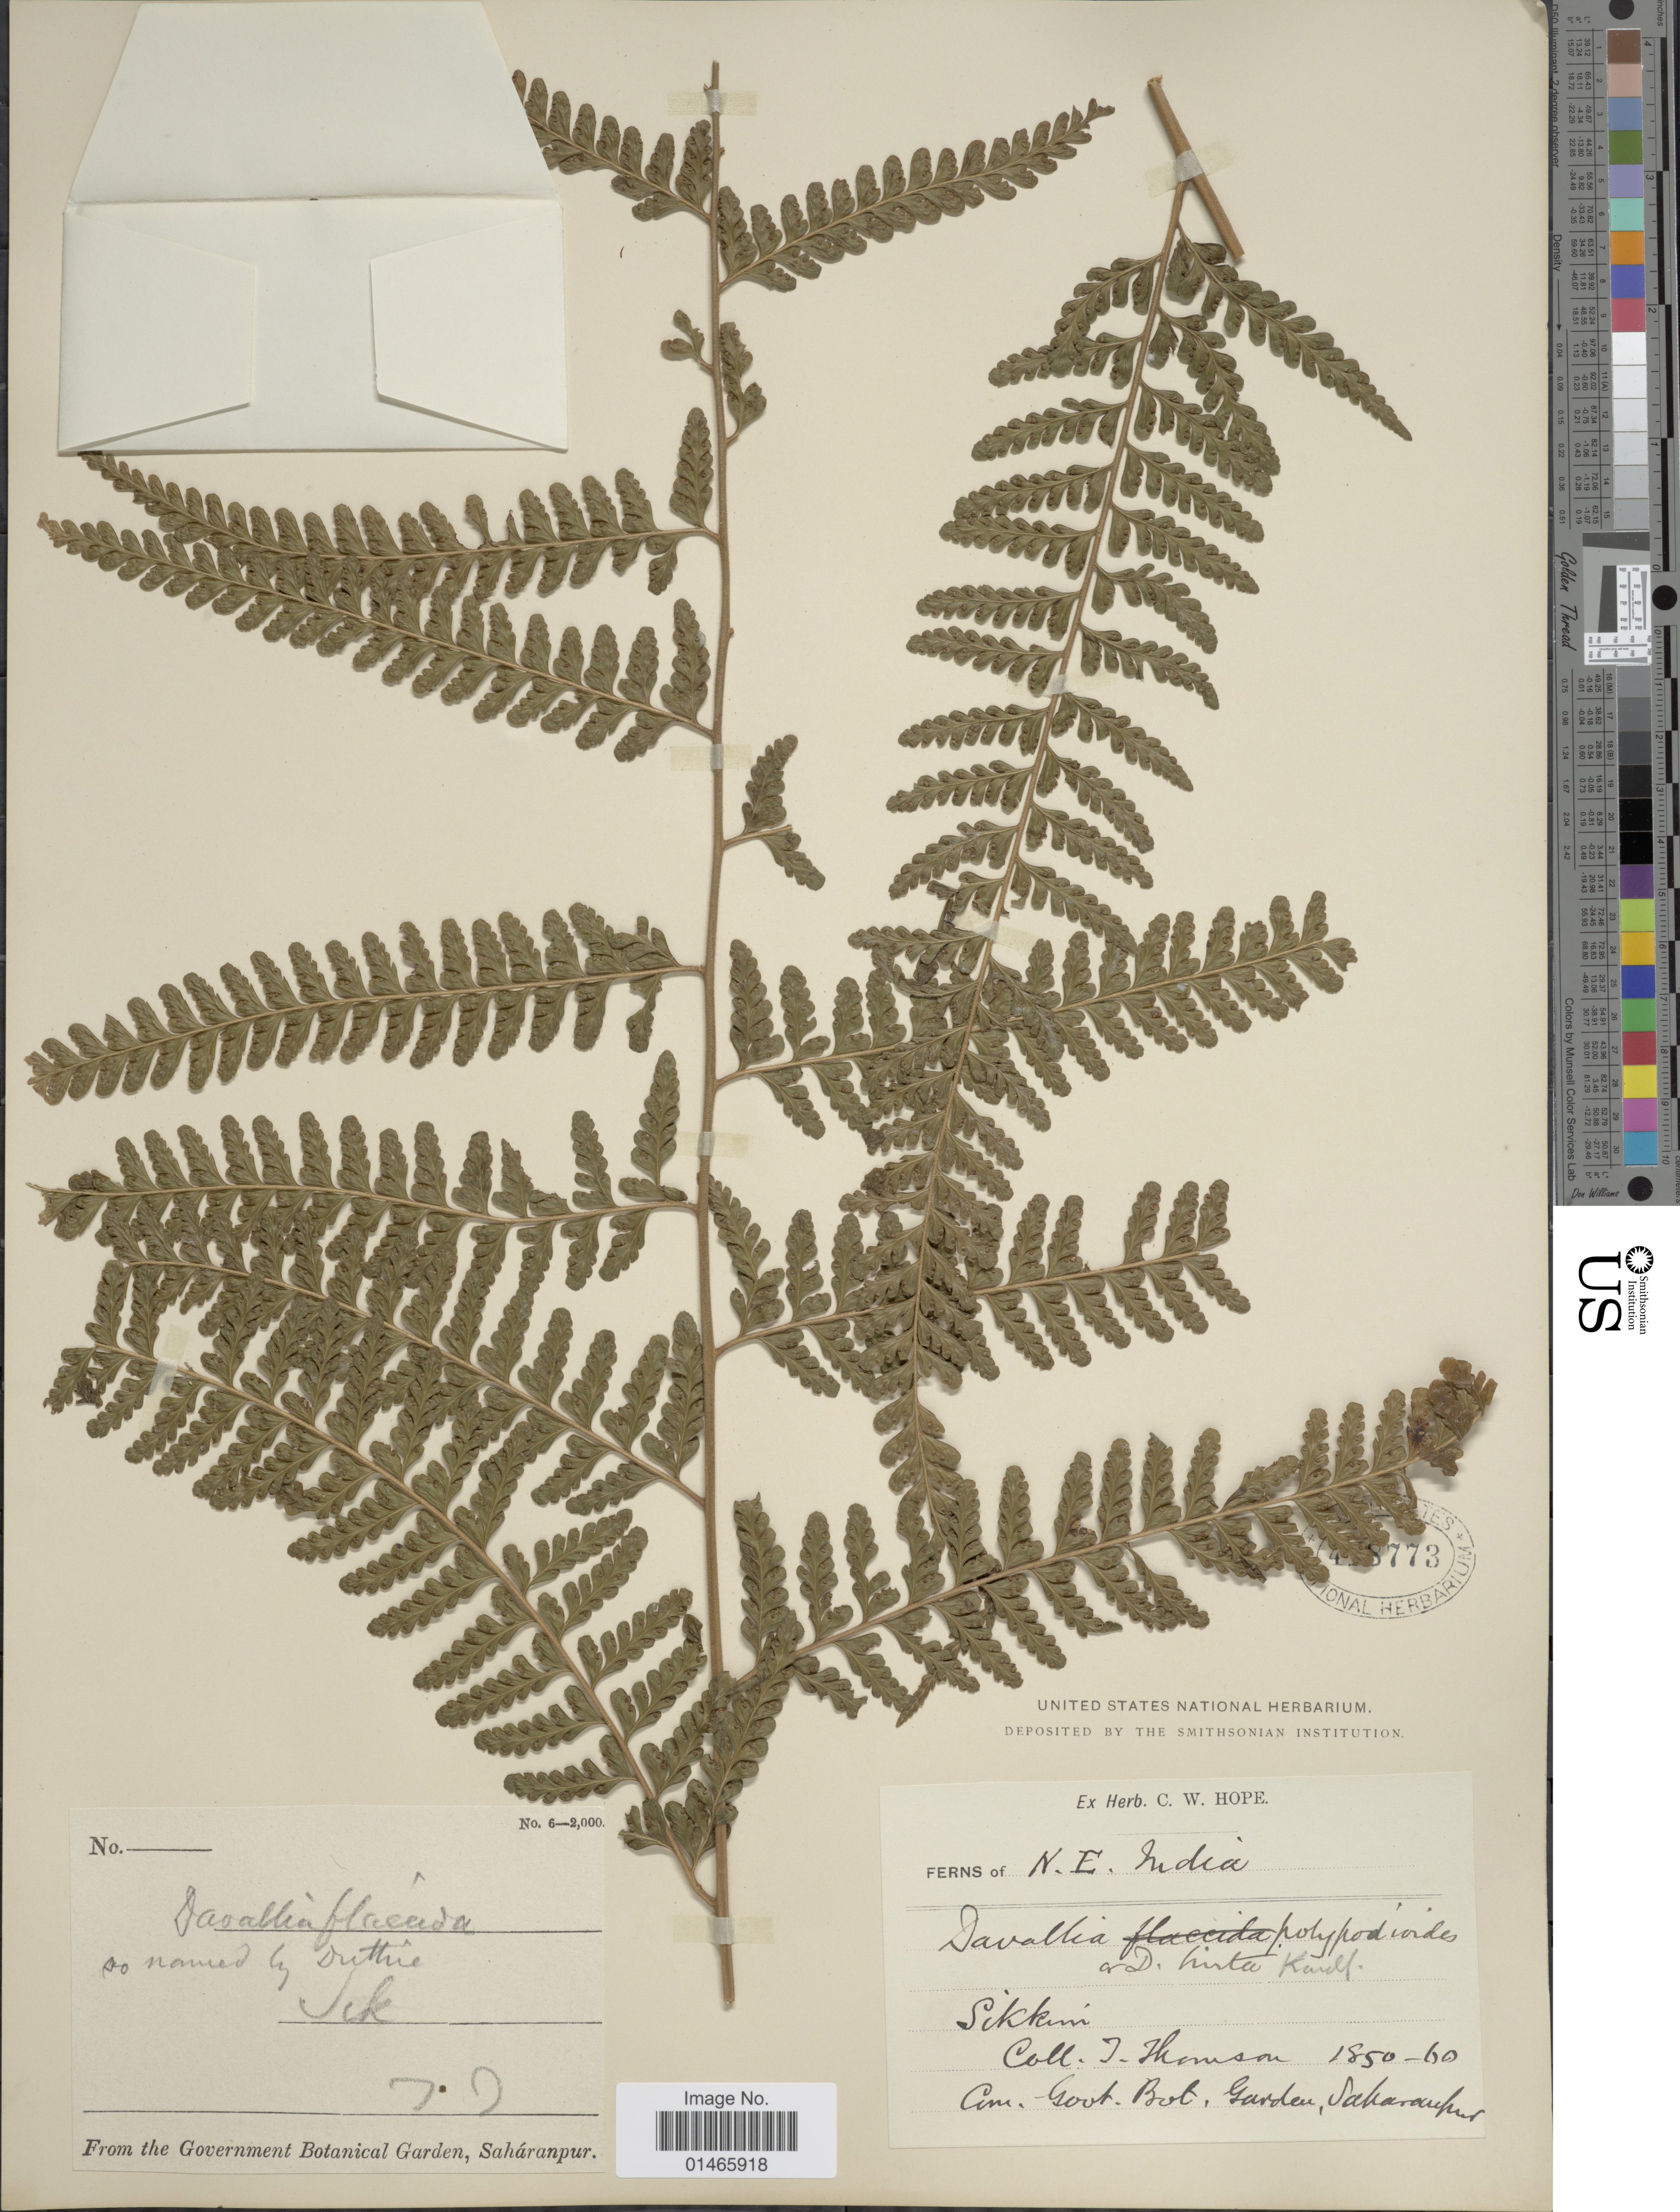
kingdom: Plantae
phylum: Tracheophyta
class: Polypodiopsida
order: Polypodiales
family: Dennstaedtiaceae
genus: Microlepia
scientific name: Microlepia strigosa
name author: (Thunb.) J. Presl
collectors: T. Thomson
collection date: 1850/1860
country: India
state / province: Sikkim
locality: N.E. India